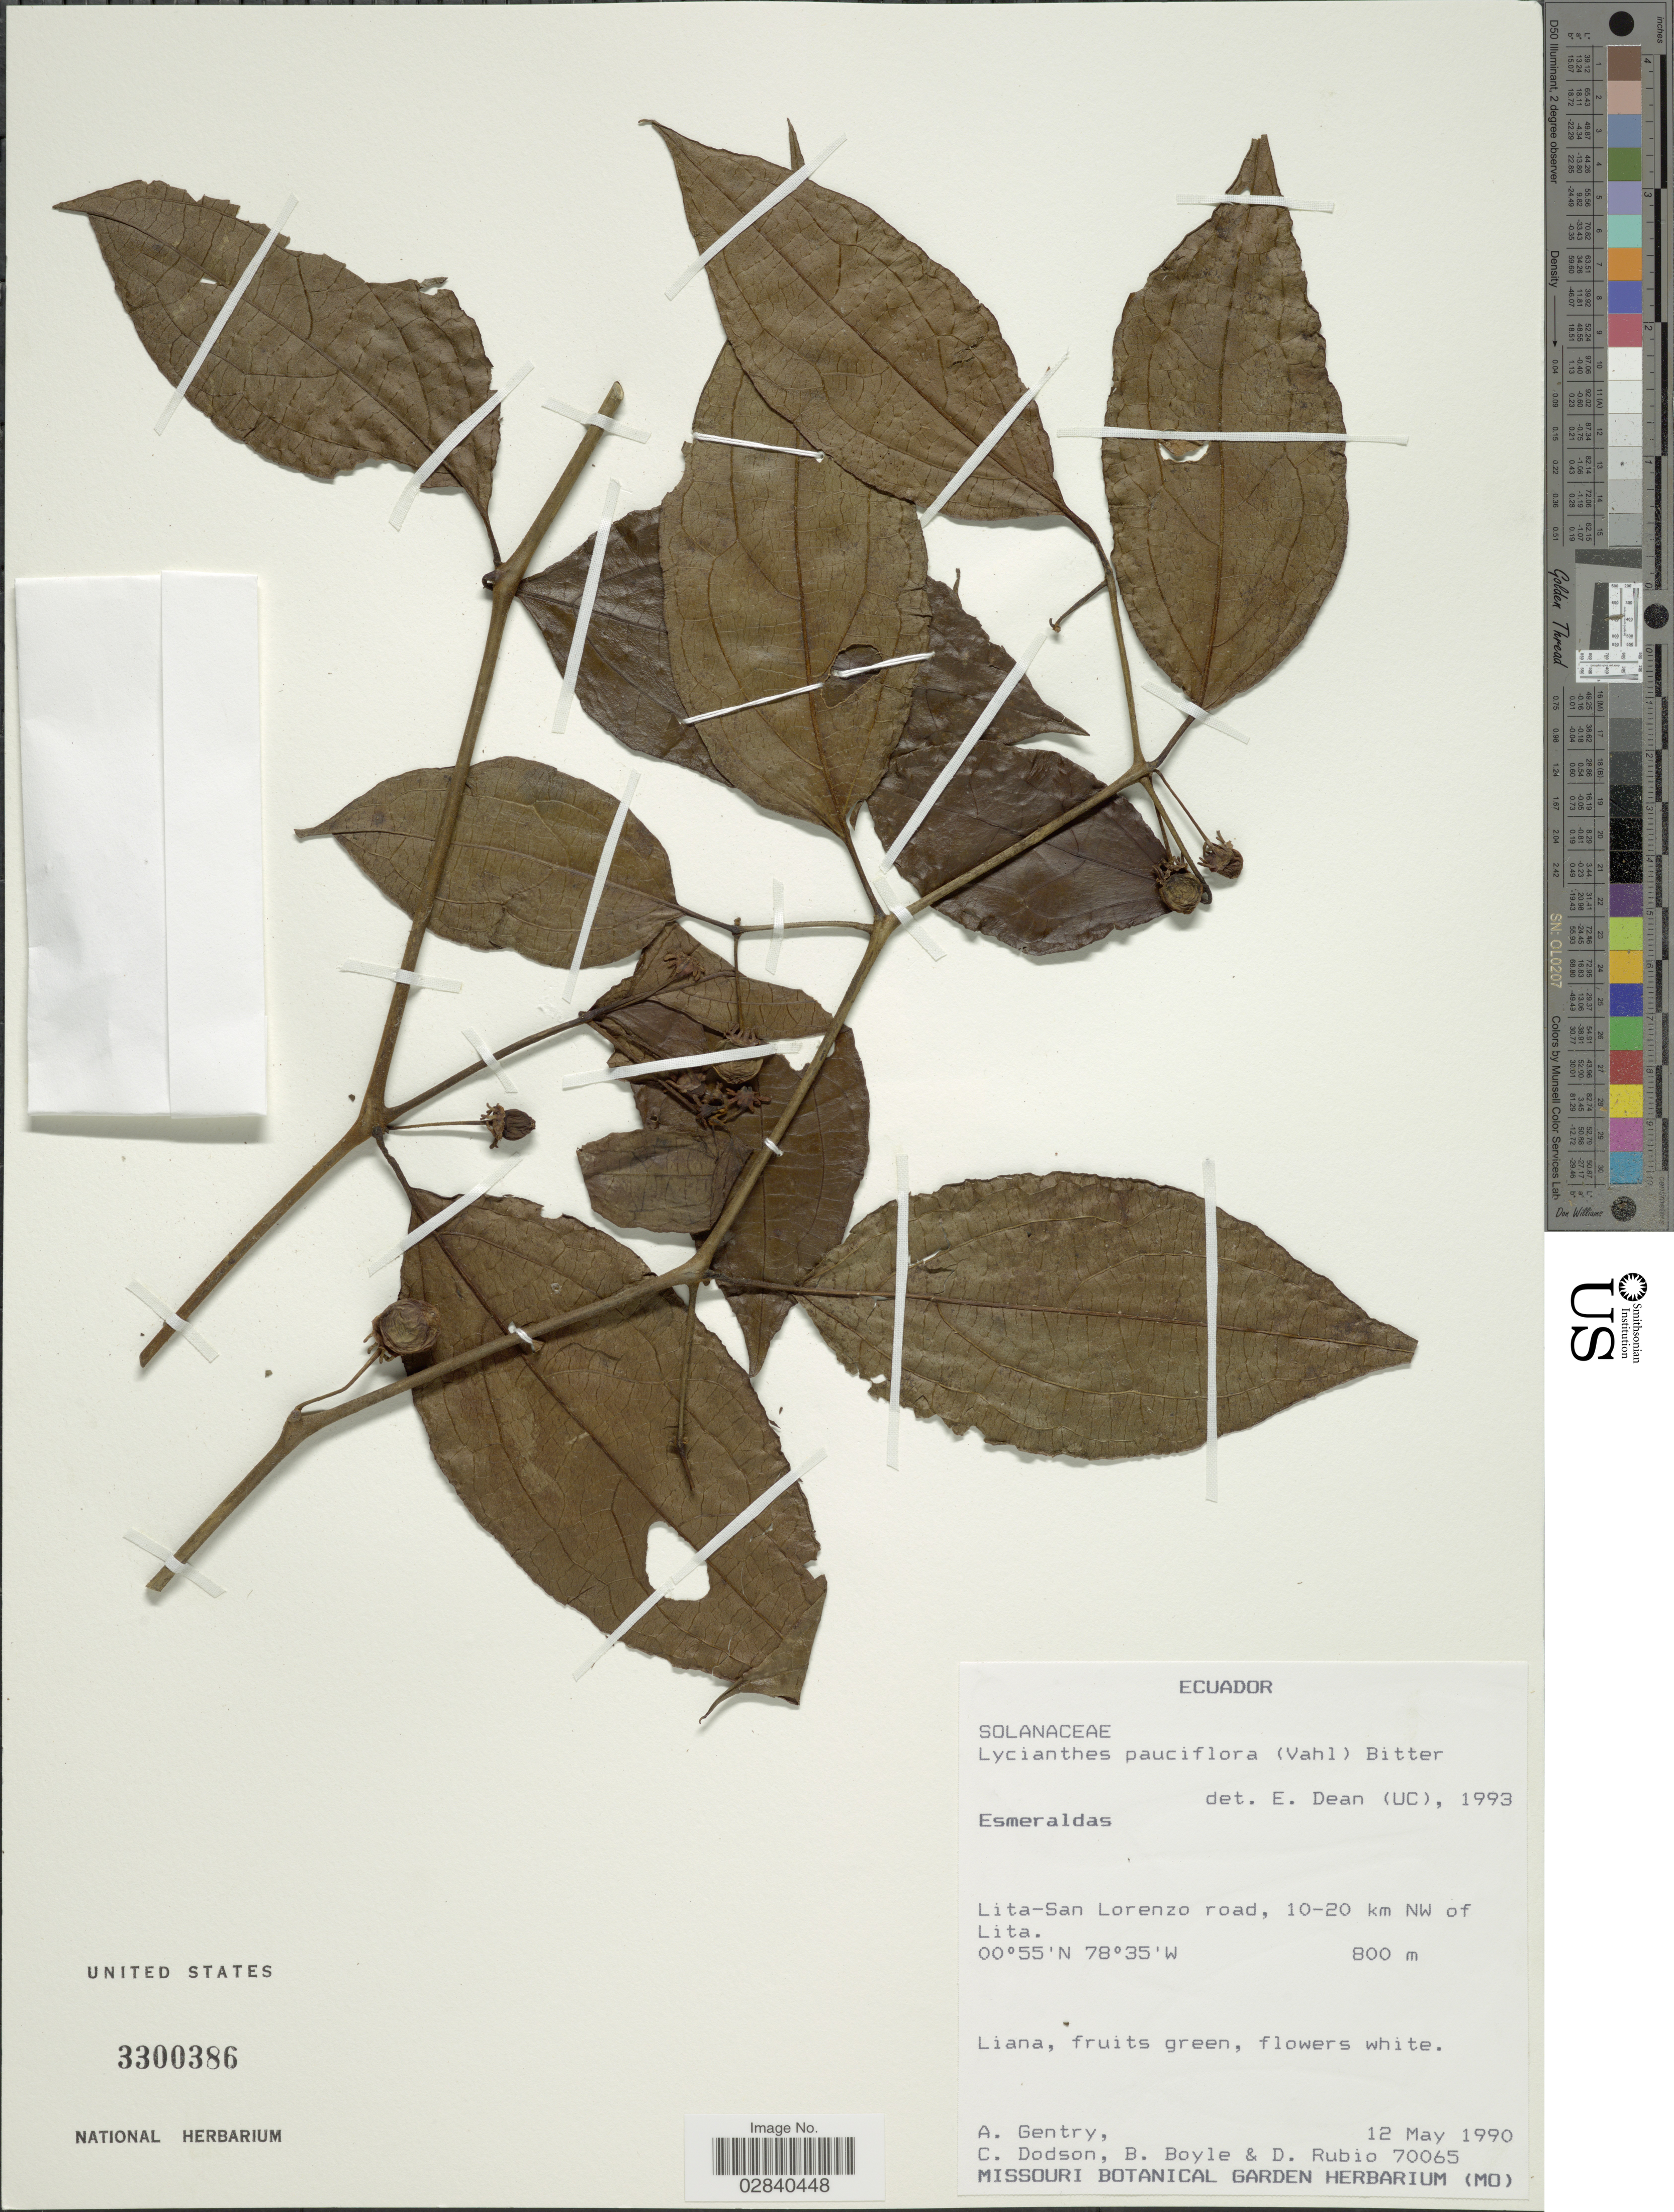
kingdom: Plantae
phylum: Tracheophyta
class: Magnoliopsida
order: Solanales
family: Solanaceae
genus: Lycianthes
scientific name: Lycianthes pauciflora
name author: (Vahl) Bitter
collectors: A. H. Gentry, C. Dodson, B. Boyle & D. Rubio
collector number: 70065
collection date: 1990-05-12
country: Ecuador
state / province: Esmeraldas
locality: Lita-San Lorenzo road, 10-20 km NW of Lita.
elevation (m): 800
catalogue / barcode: US 3300386